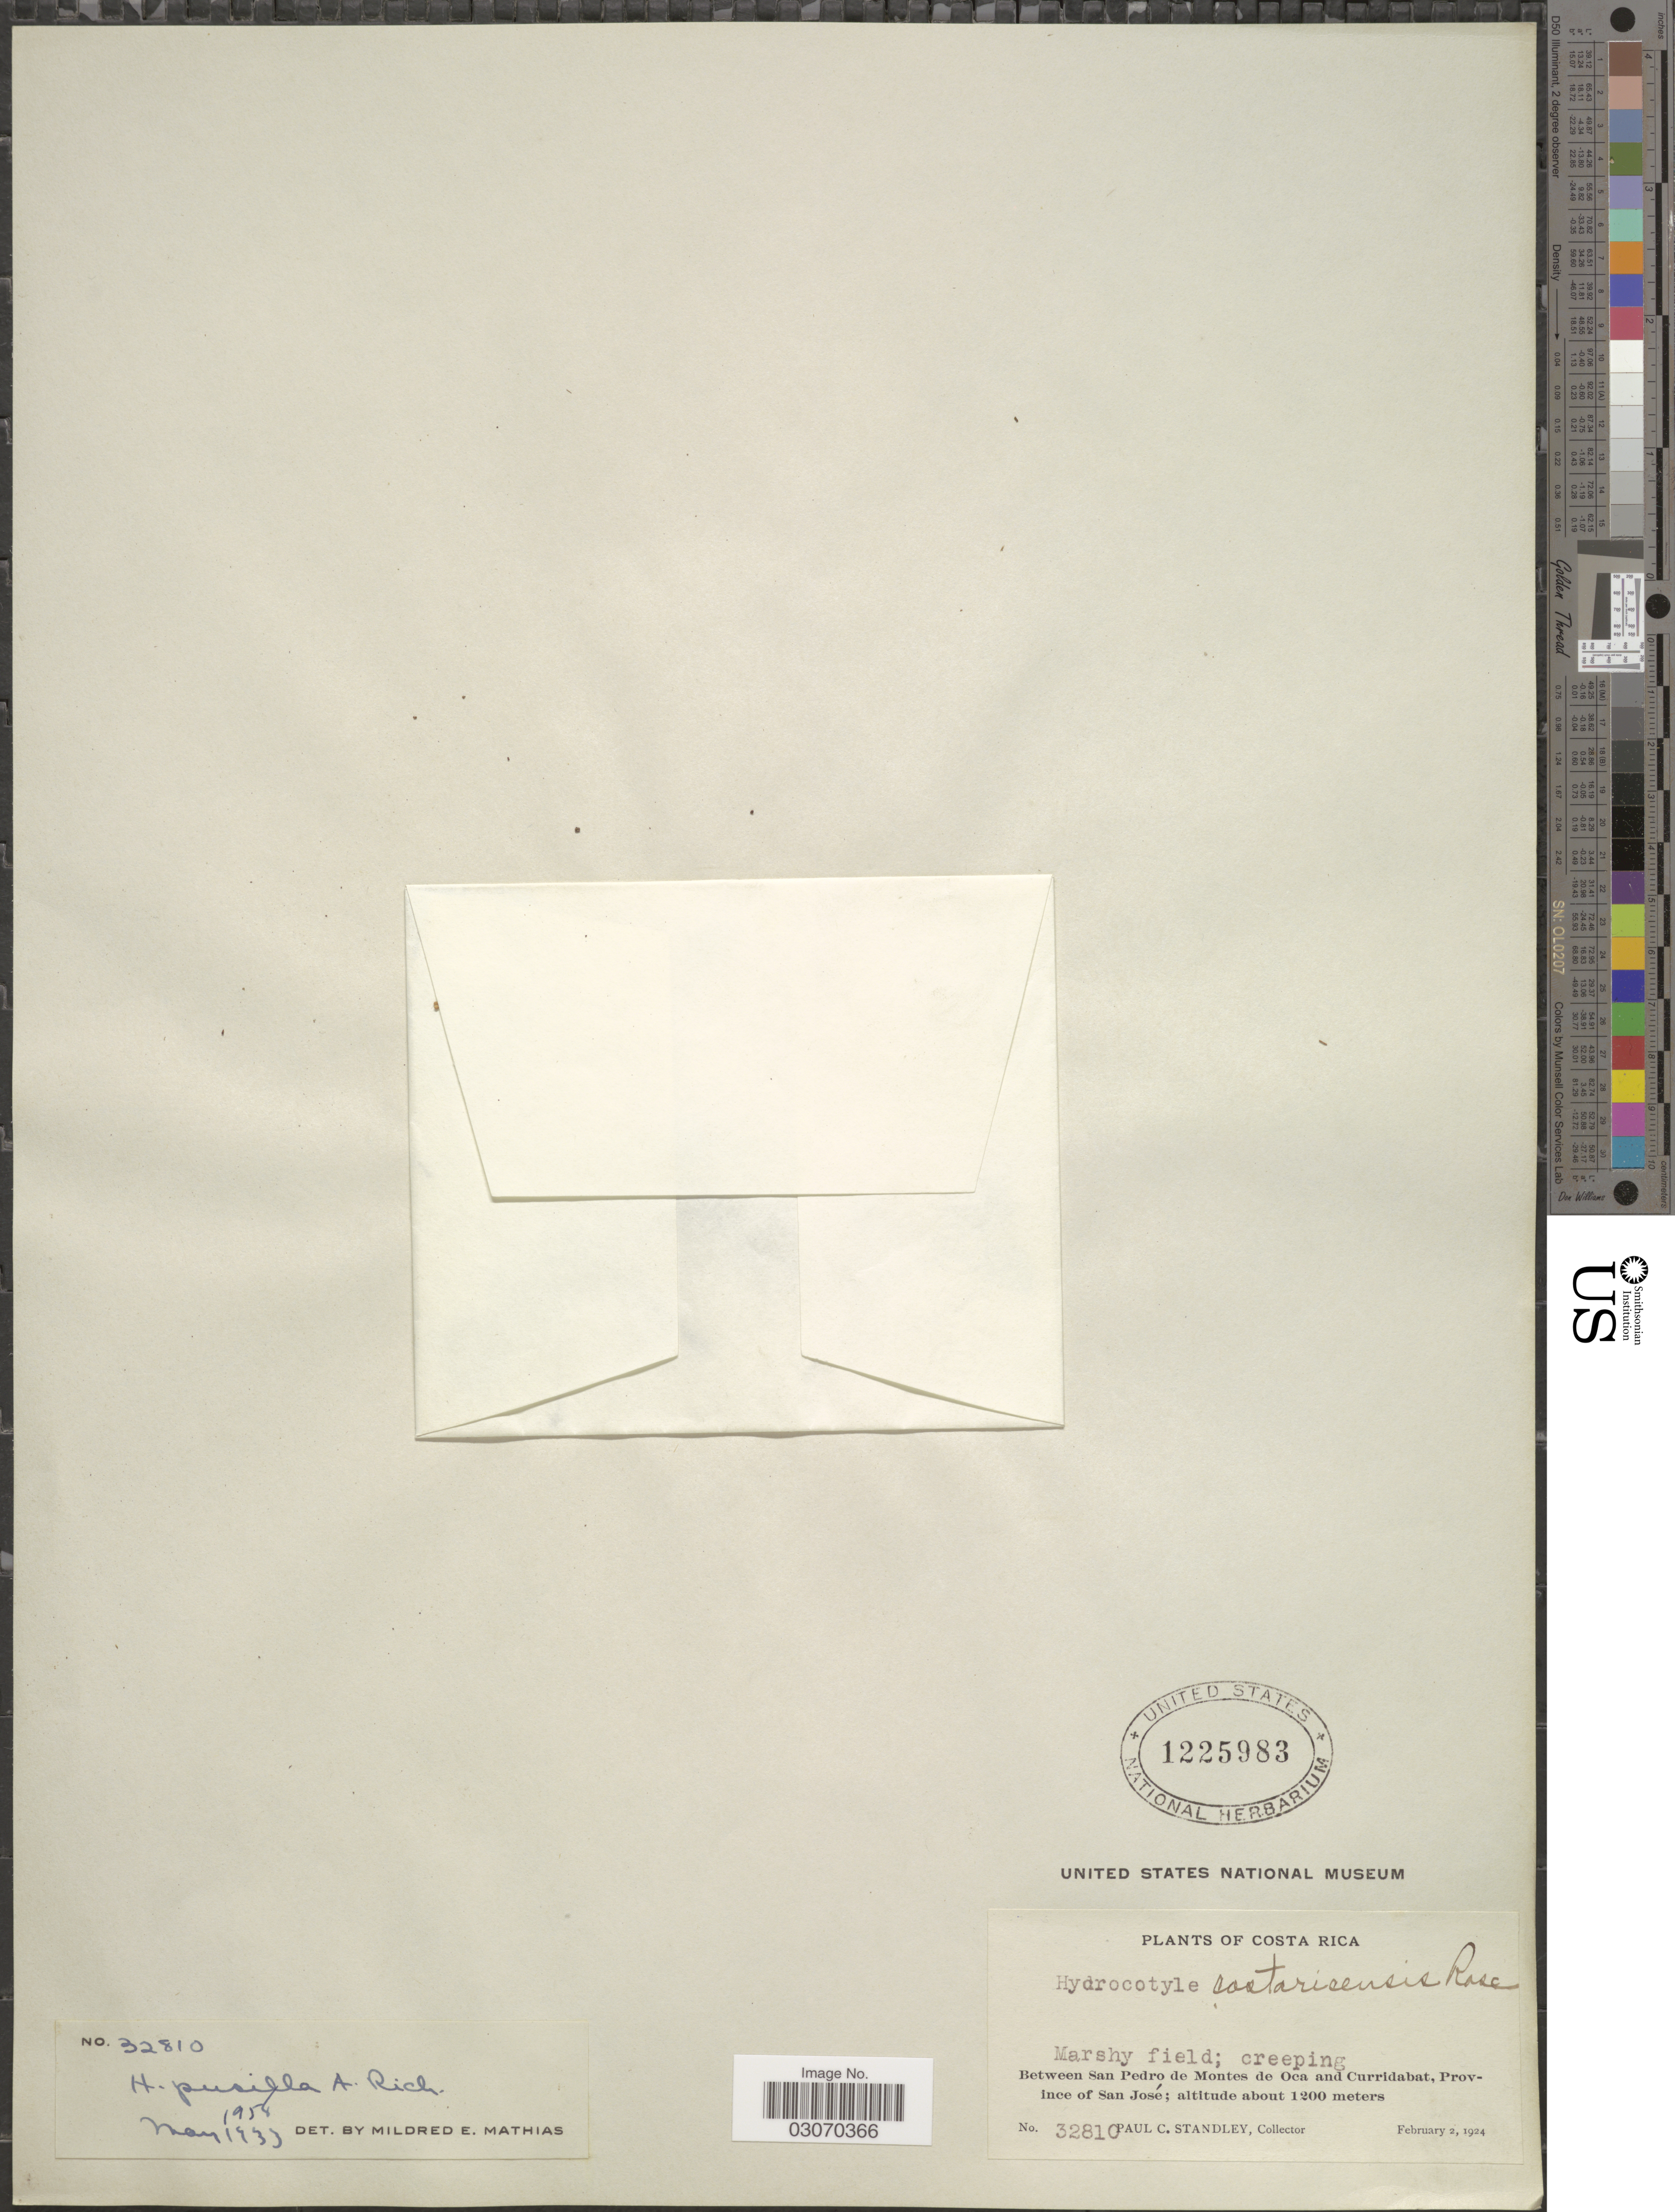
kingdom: Plantae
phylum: Tracheophyta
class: Magnoliopsida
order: Apiales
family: Araliaceae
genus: Hydrocotyle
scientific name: Hydrocotyle pusilla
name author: A. Rich.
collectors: P. C. Standley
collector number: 32810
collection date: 1924-02-02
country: Costa Rica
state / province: San José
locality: Between San Pedro de Montes de Oca and Curridabat.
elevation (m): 1200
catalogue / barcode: US 1225983